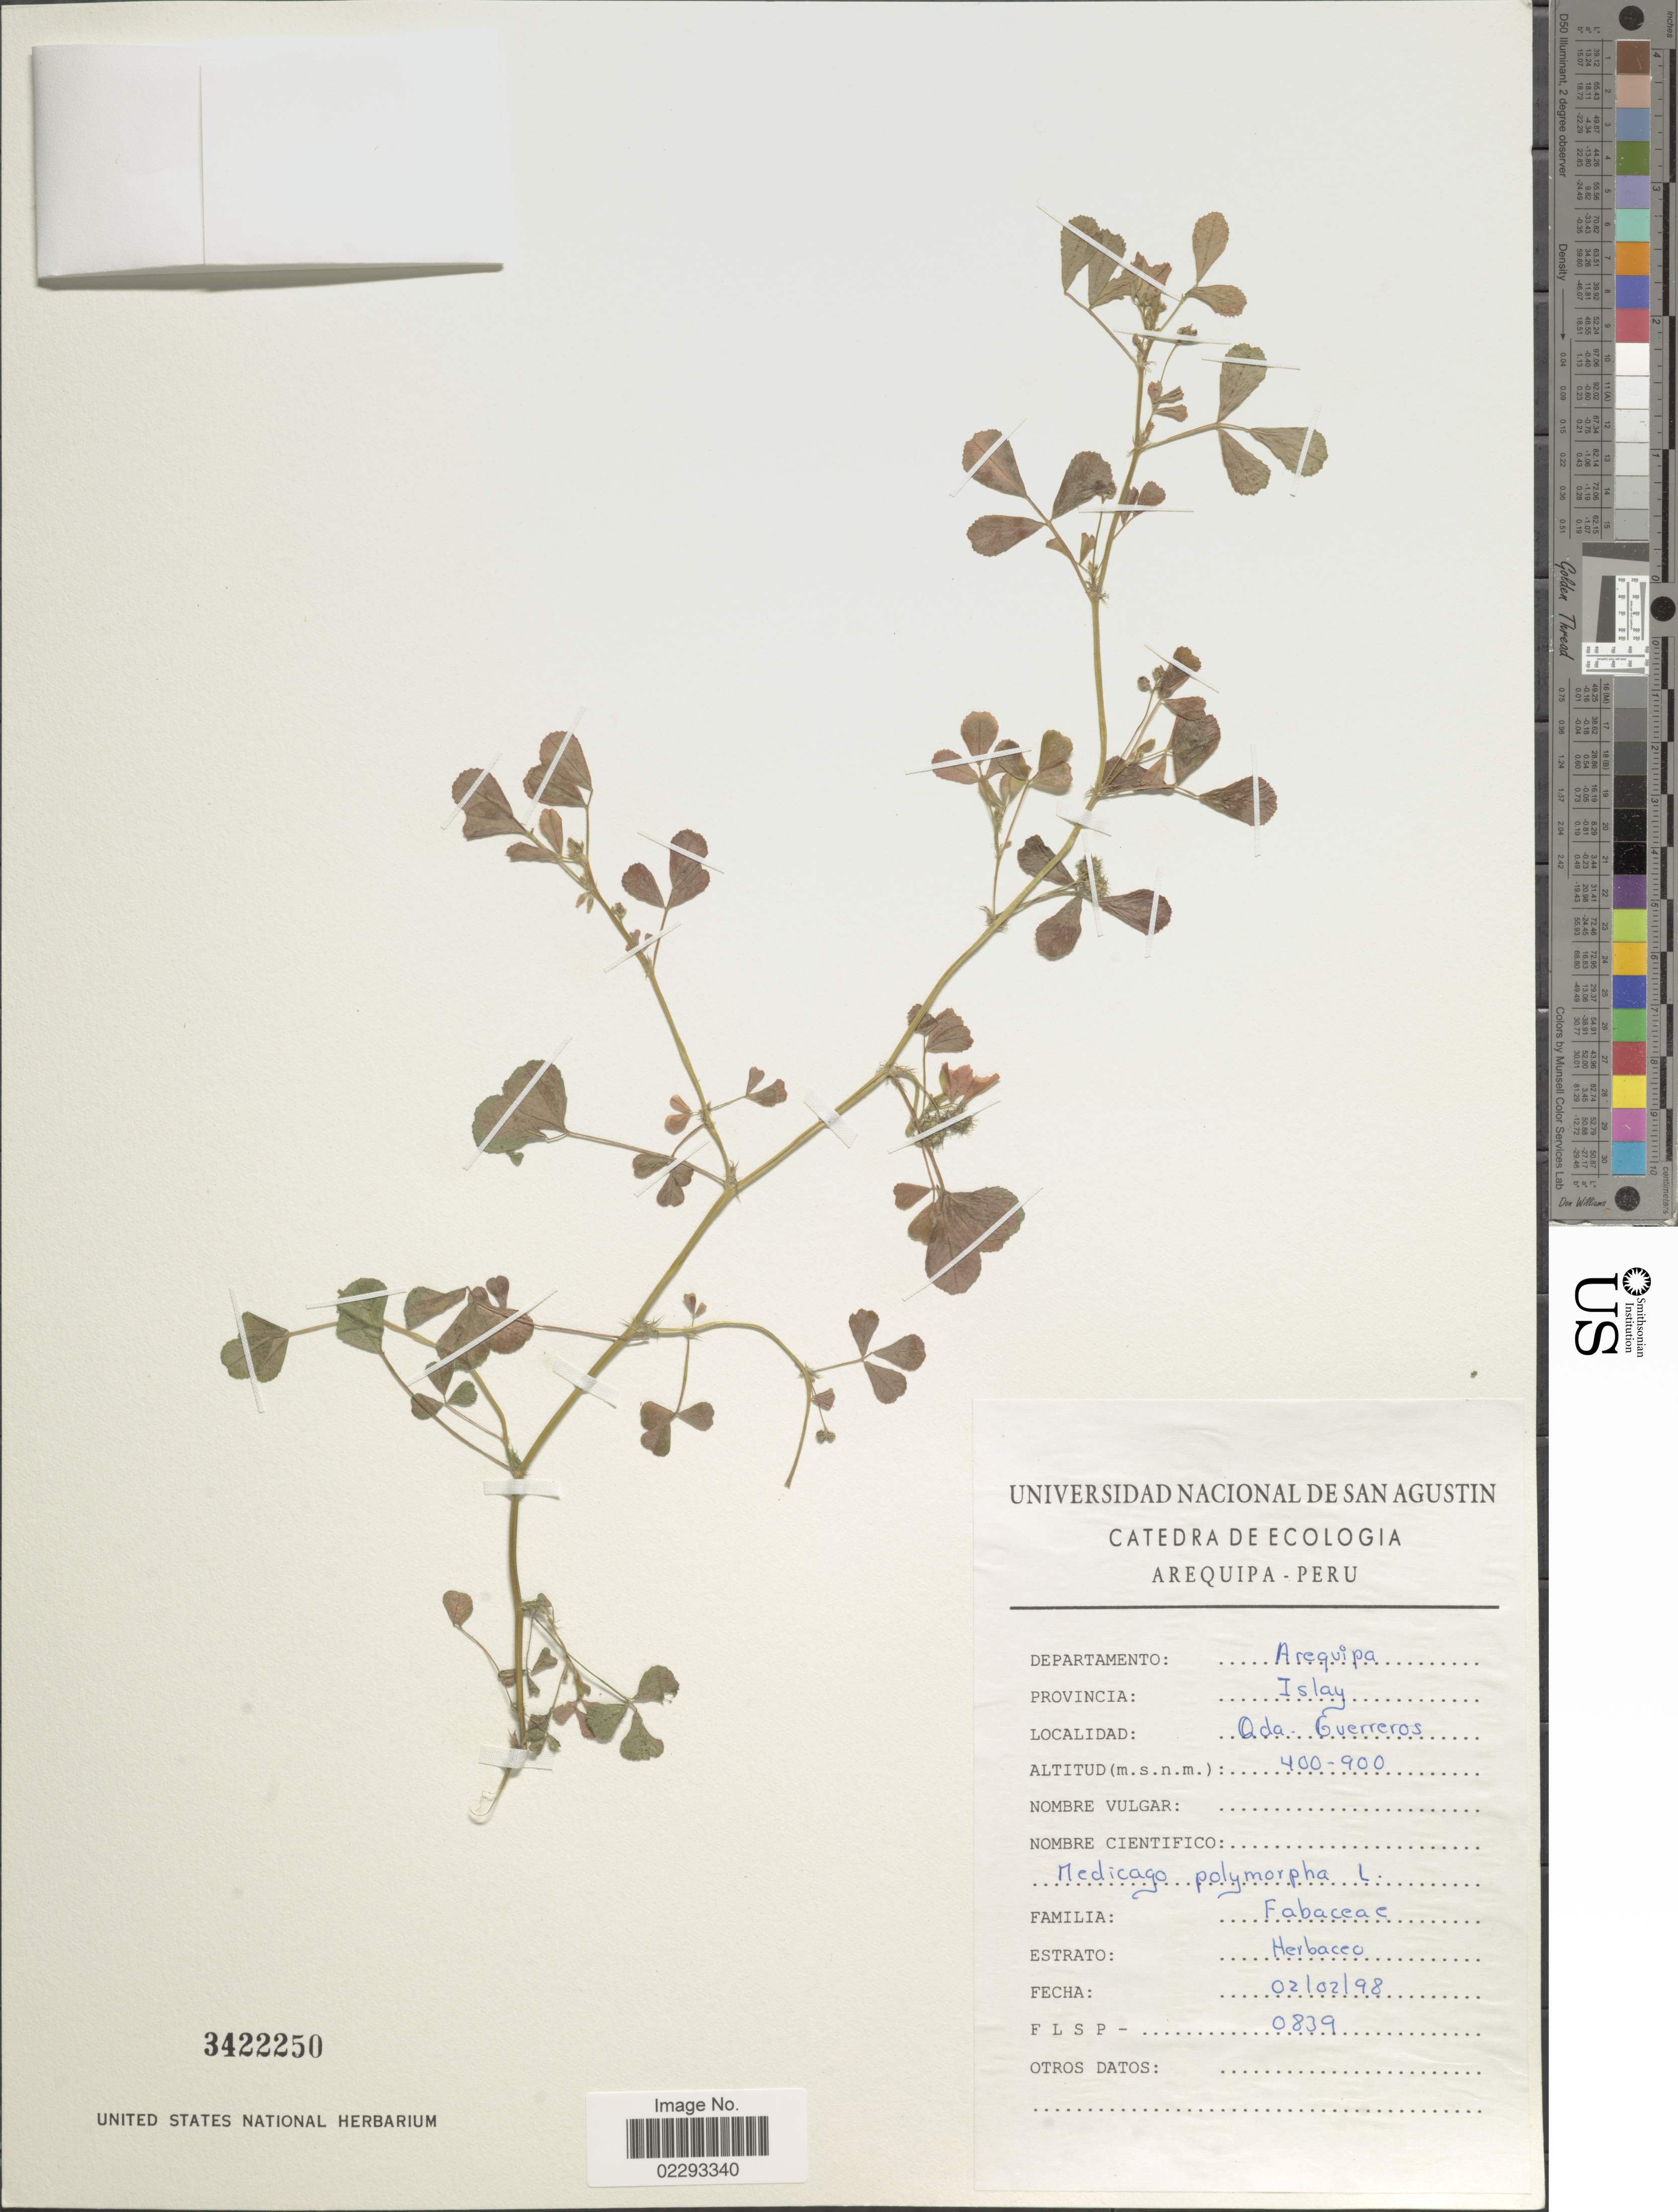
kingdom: Plantae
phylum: Tracheophyta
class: Magnoliopsida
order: Fabales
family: Fabaceae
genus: Medicago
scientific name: Medicago polymorpha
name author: L.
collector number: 0839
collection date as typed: Transcribed d/m/y: 2/2/98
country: Peru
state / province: Arequipa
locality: Departamento Arequipa, Provincia: Islay, Qda. Everreros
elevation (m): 400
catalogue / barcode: US 3422250